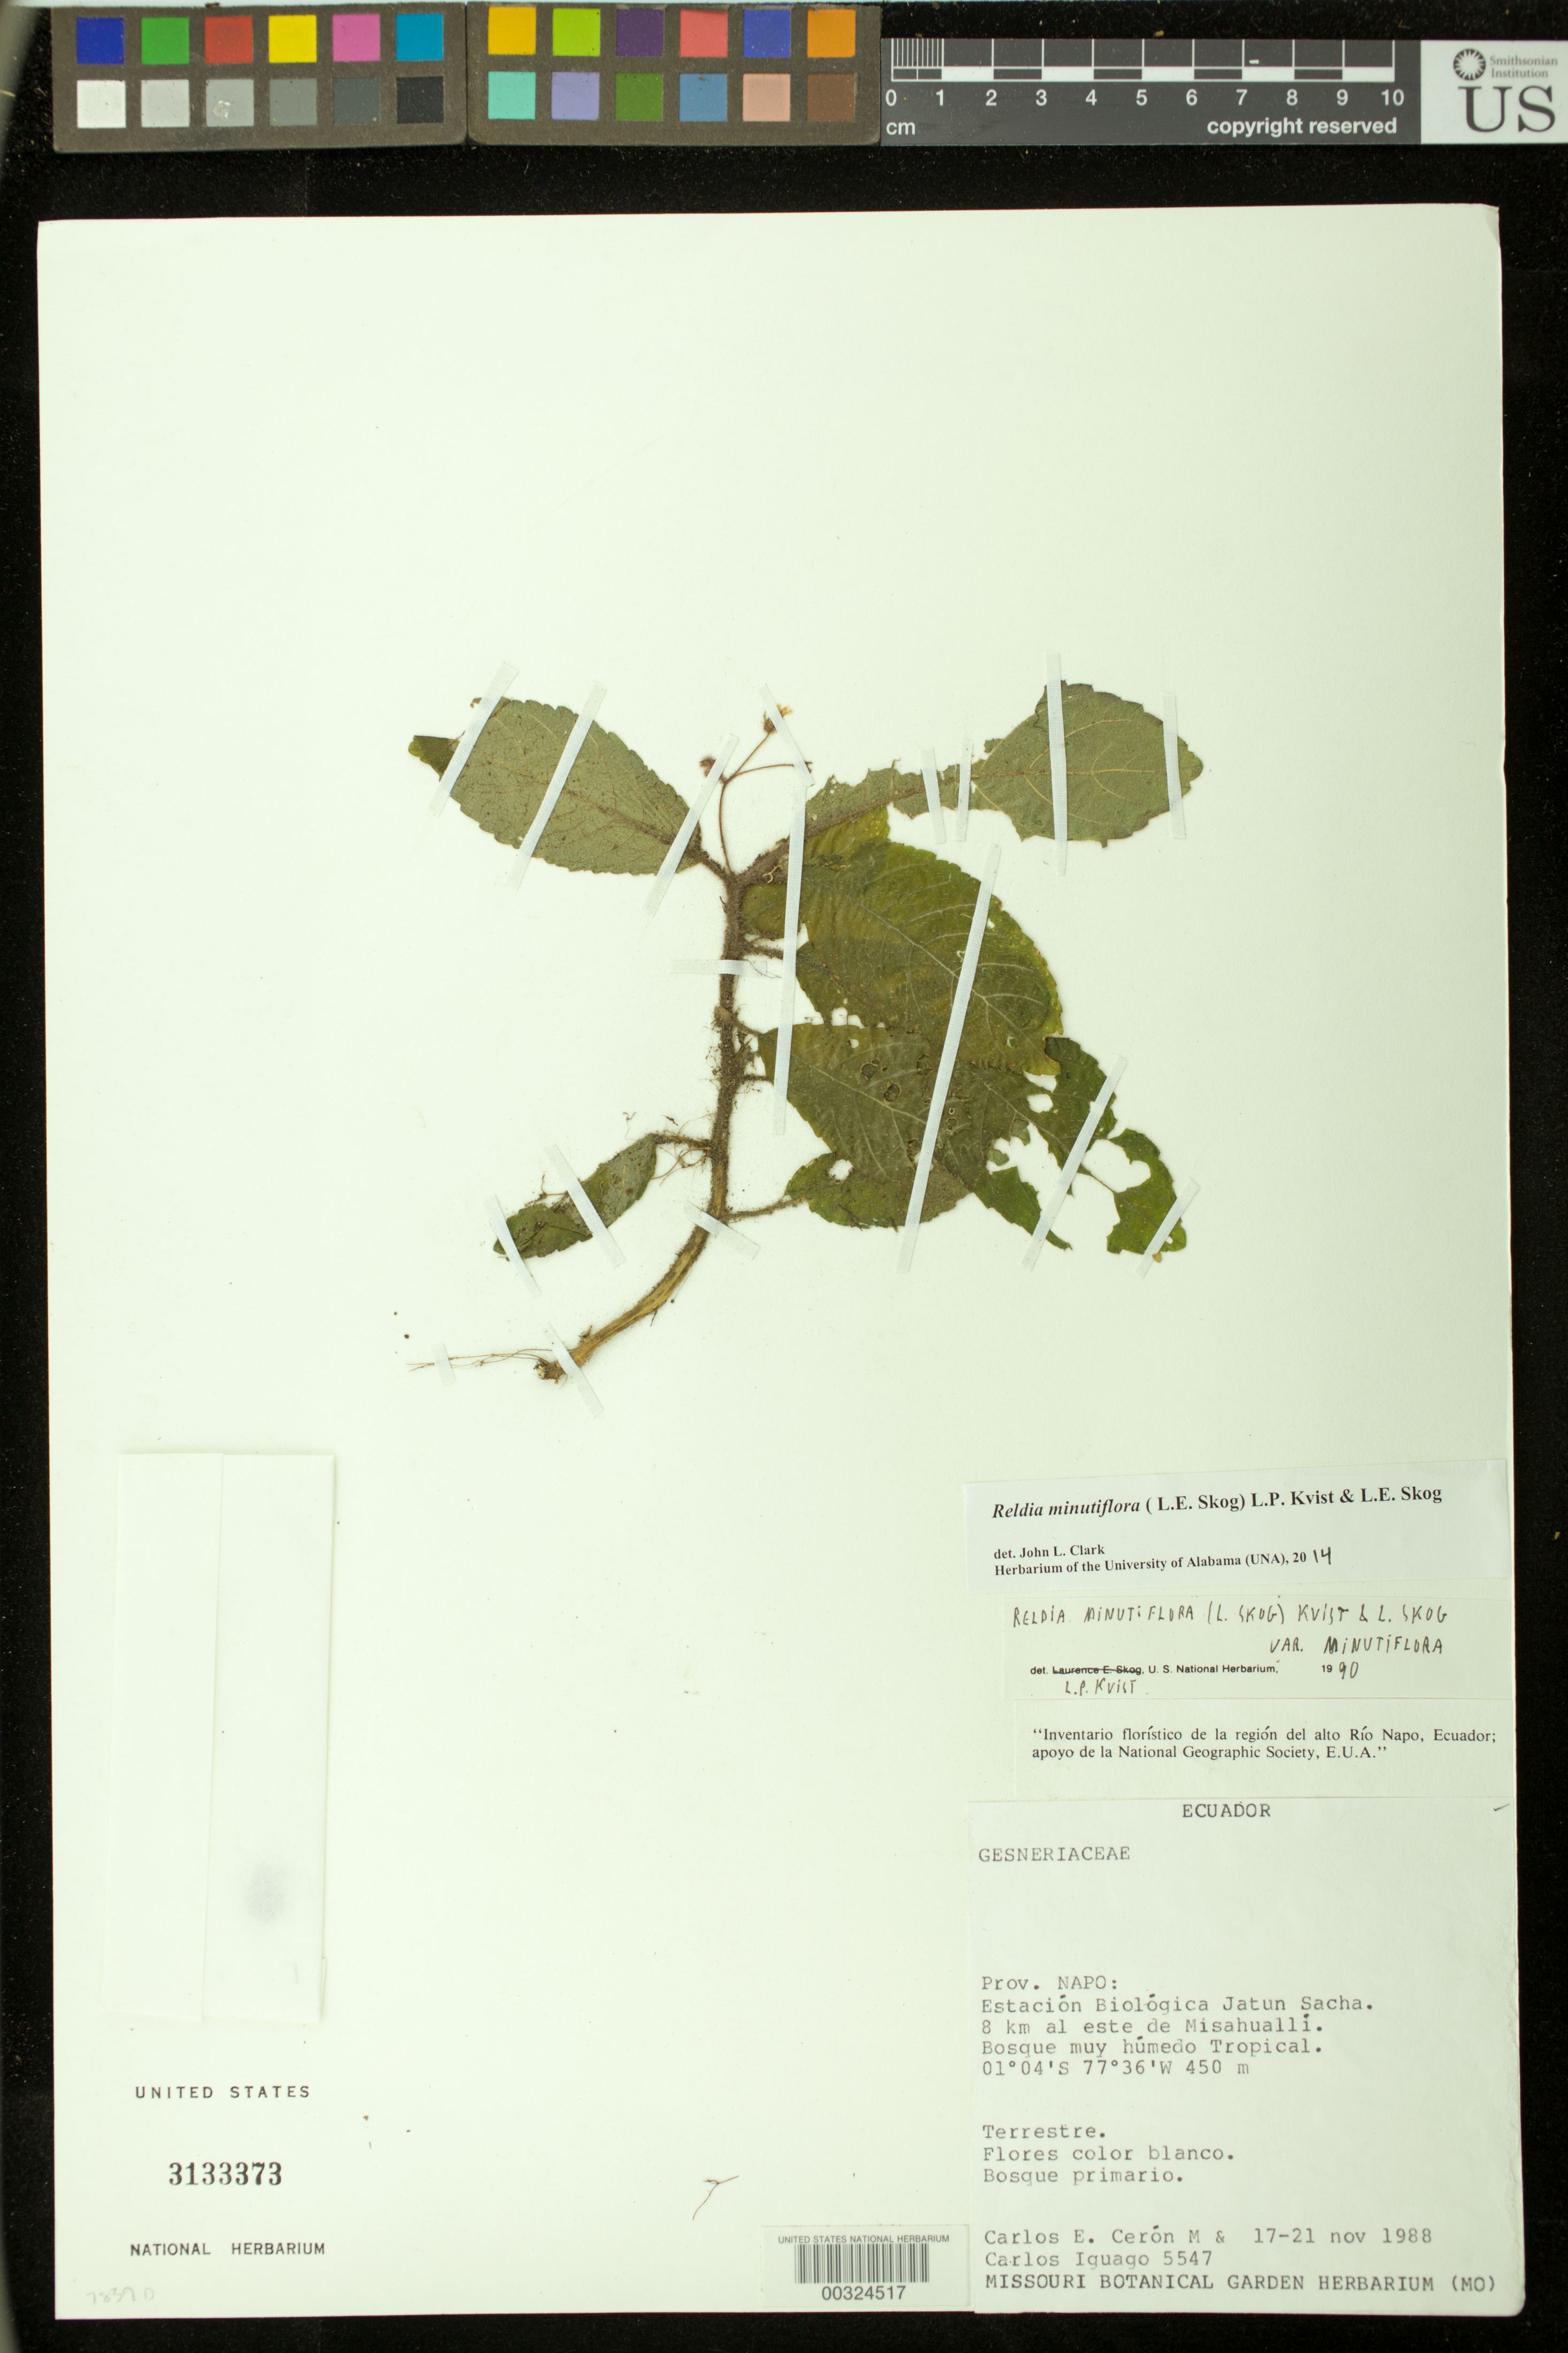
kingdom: Plantae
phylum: Tracheophyta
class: Magnoliopsida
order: Lamiales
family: Gesneriaceae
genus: Reldia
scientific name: Reldia multiflora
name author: L.P. Kvist & L.E. Skog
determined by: Clark, J. L., (SEL), The Marie Selby Botanical Garden (UNITED STATES)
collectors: C. E. Cerón M. & C. Iguago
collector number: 5547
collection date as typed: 17-21 Nov 1988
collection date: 1988-11-17/1988-11-21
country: Ecuador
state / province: Napo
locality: Estacion Biologica Jatun Sacha, 8 km E of Misahualli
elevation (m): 450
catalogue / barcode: US 3133373